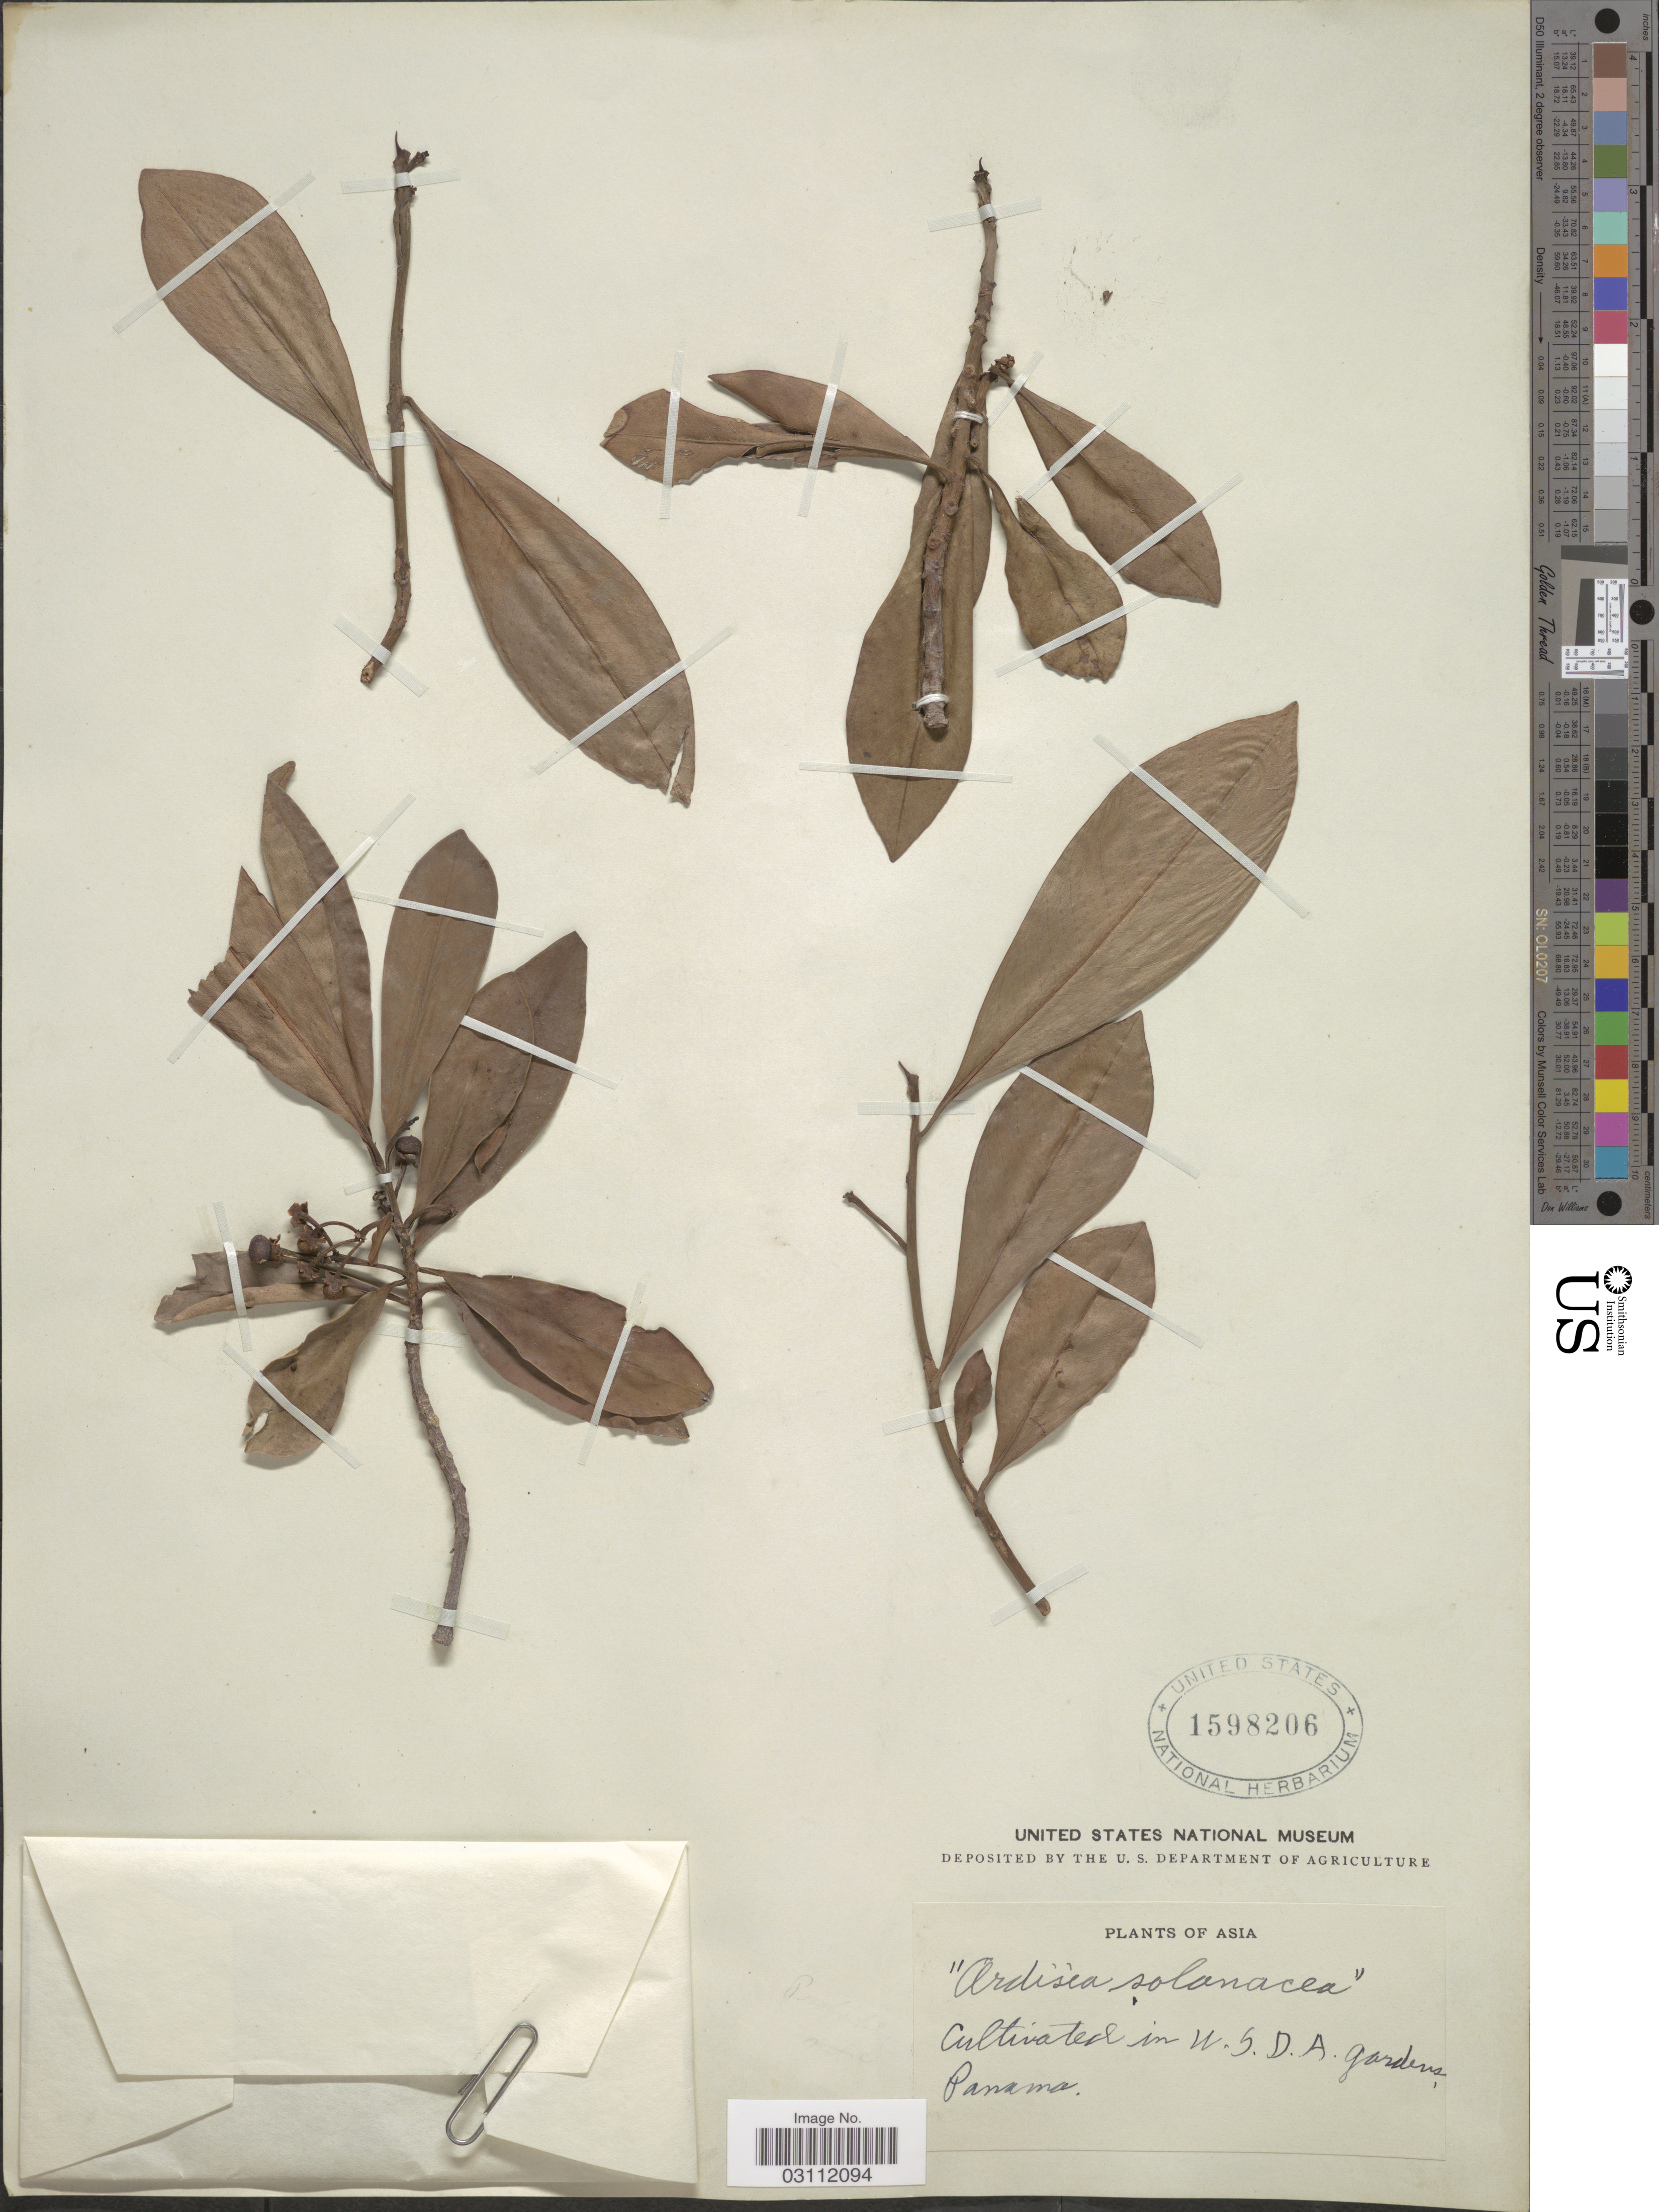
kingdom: Plantae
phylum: Tracheophyta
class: Magnoliopsida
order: Ericales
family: Primulaceae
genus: Ardisia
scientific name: Ardisia solanacea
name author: Roxb.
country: Panama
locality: In U.S.D.A. Gardens.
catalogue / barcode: US 1598206